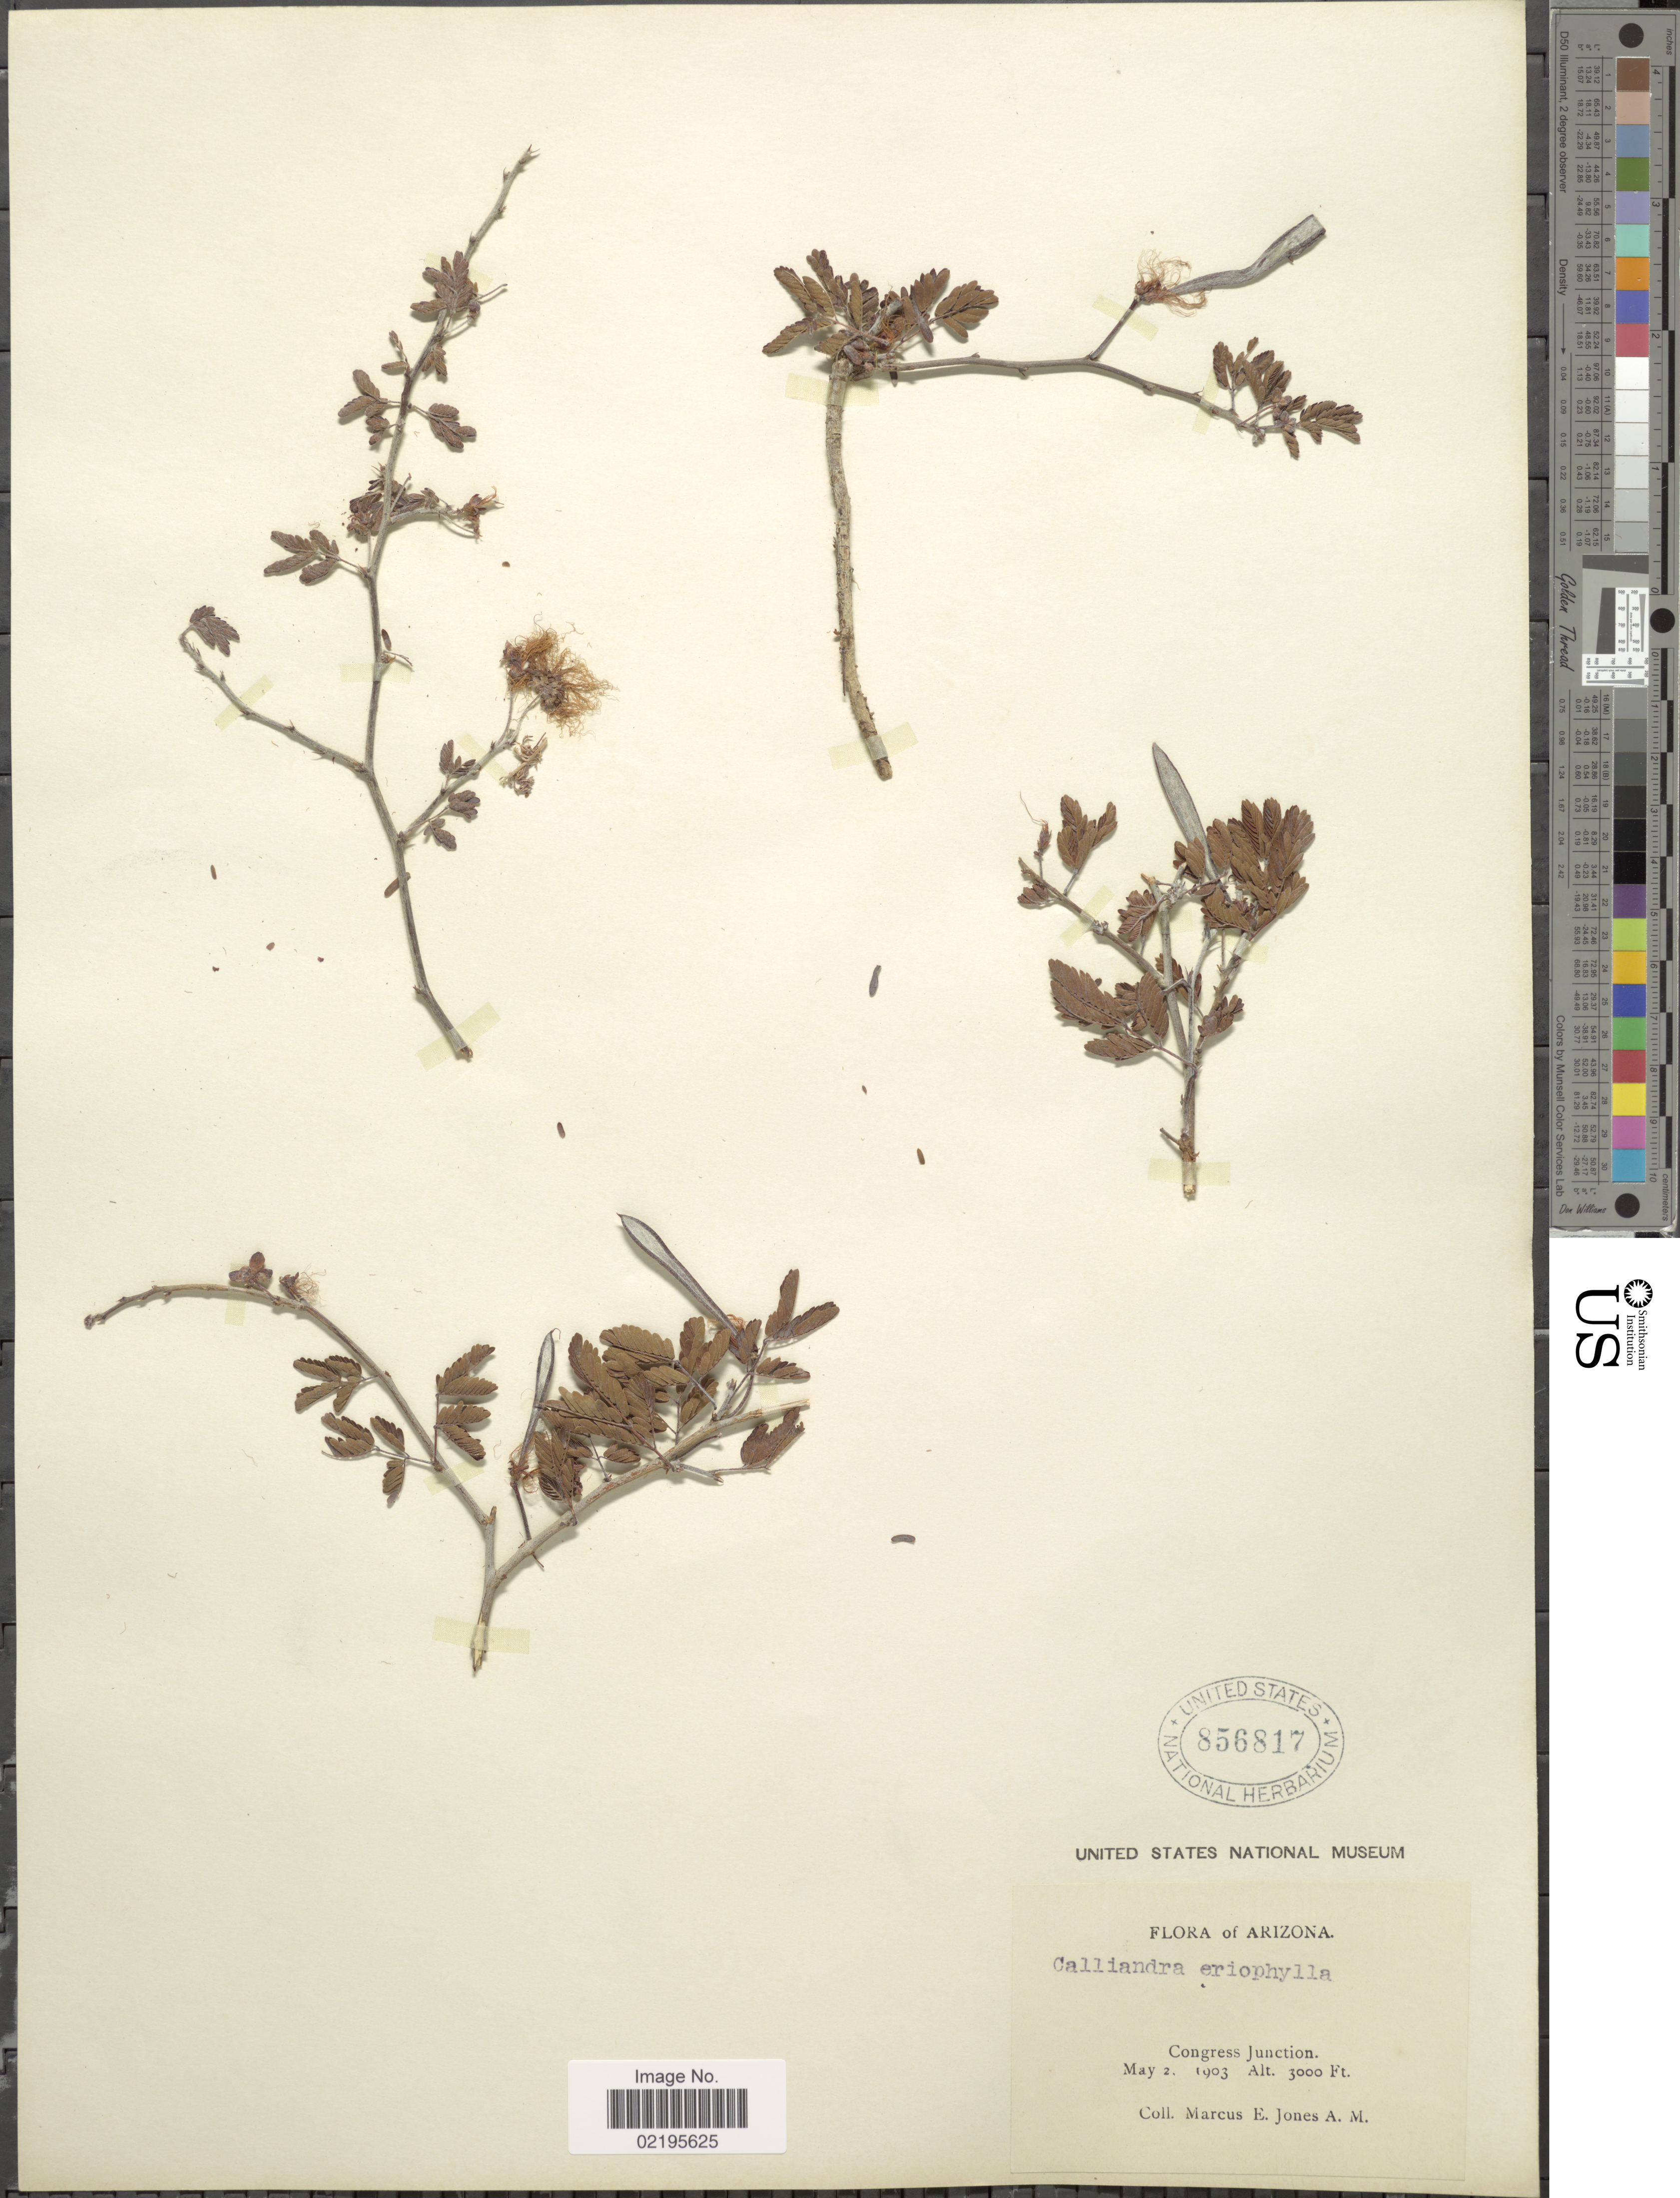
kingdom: Plantae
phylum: Tracheophyta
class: Magnoliopsida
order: Fabales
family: Fabaceae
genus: Calliandra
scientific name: Calliandra eriophylla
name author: Benth.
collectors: M. E. Jones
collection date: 1903-05-02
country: United States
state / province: Arizona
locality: Congress Junction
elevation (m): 914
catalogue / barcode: US 856817